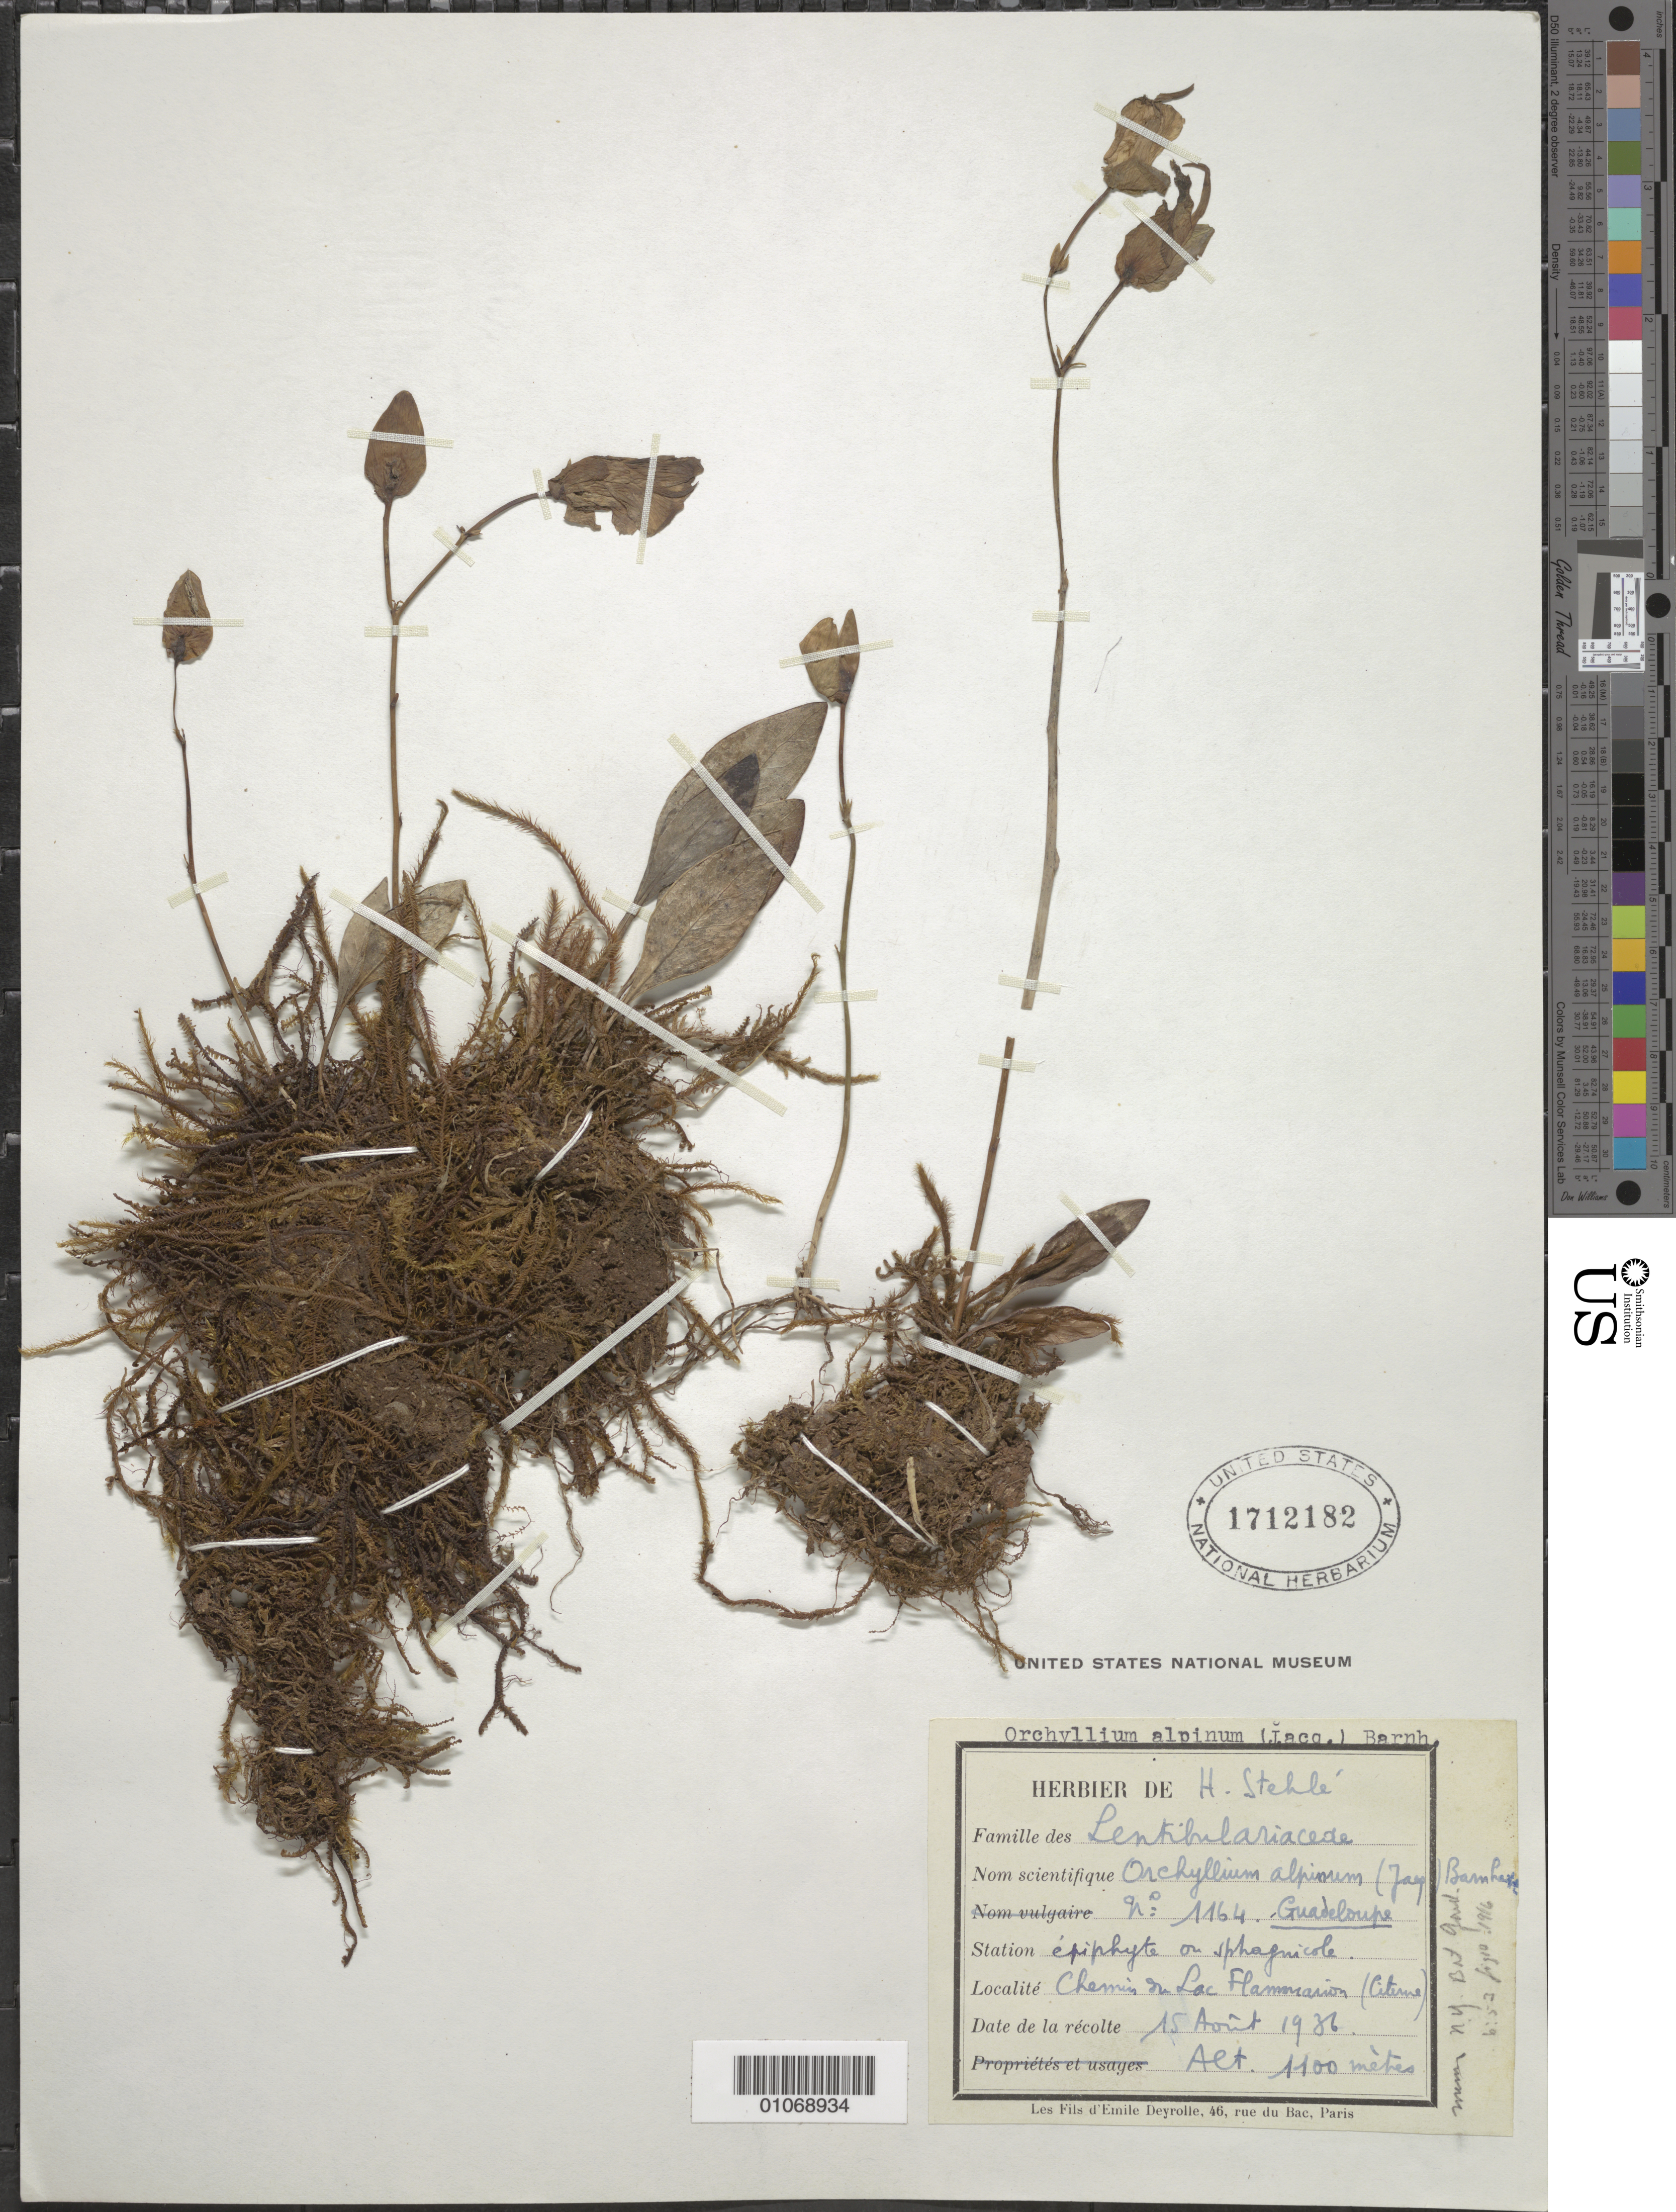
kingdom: Plantae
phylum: Tracheophyta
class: Magnoliopsida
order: Lamiales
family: Lentibulariaceae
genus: Utricularia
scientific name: Utricularia alpina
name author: Jacq.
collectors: H. Stehlé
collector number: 1164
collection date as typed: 15 Aug 1936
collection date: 1936-08-15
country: Guadeloupe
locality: Path to Lake Flamararion?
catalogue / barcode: US 1712182